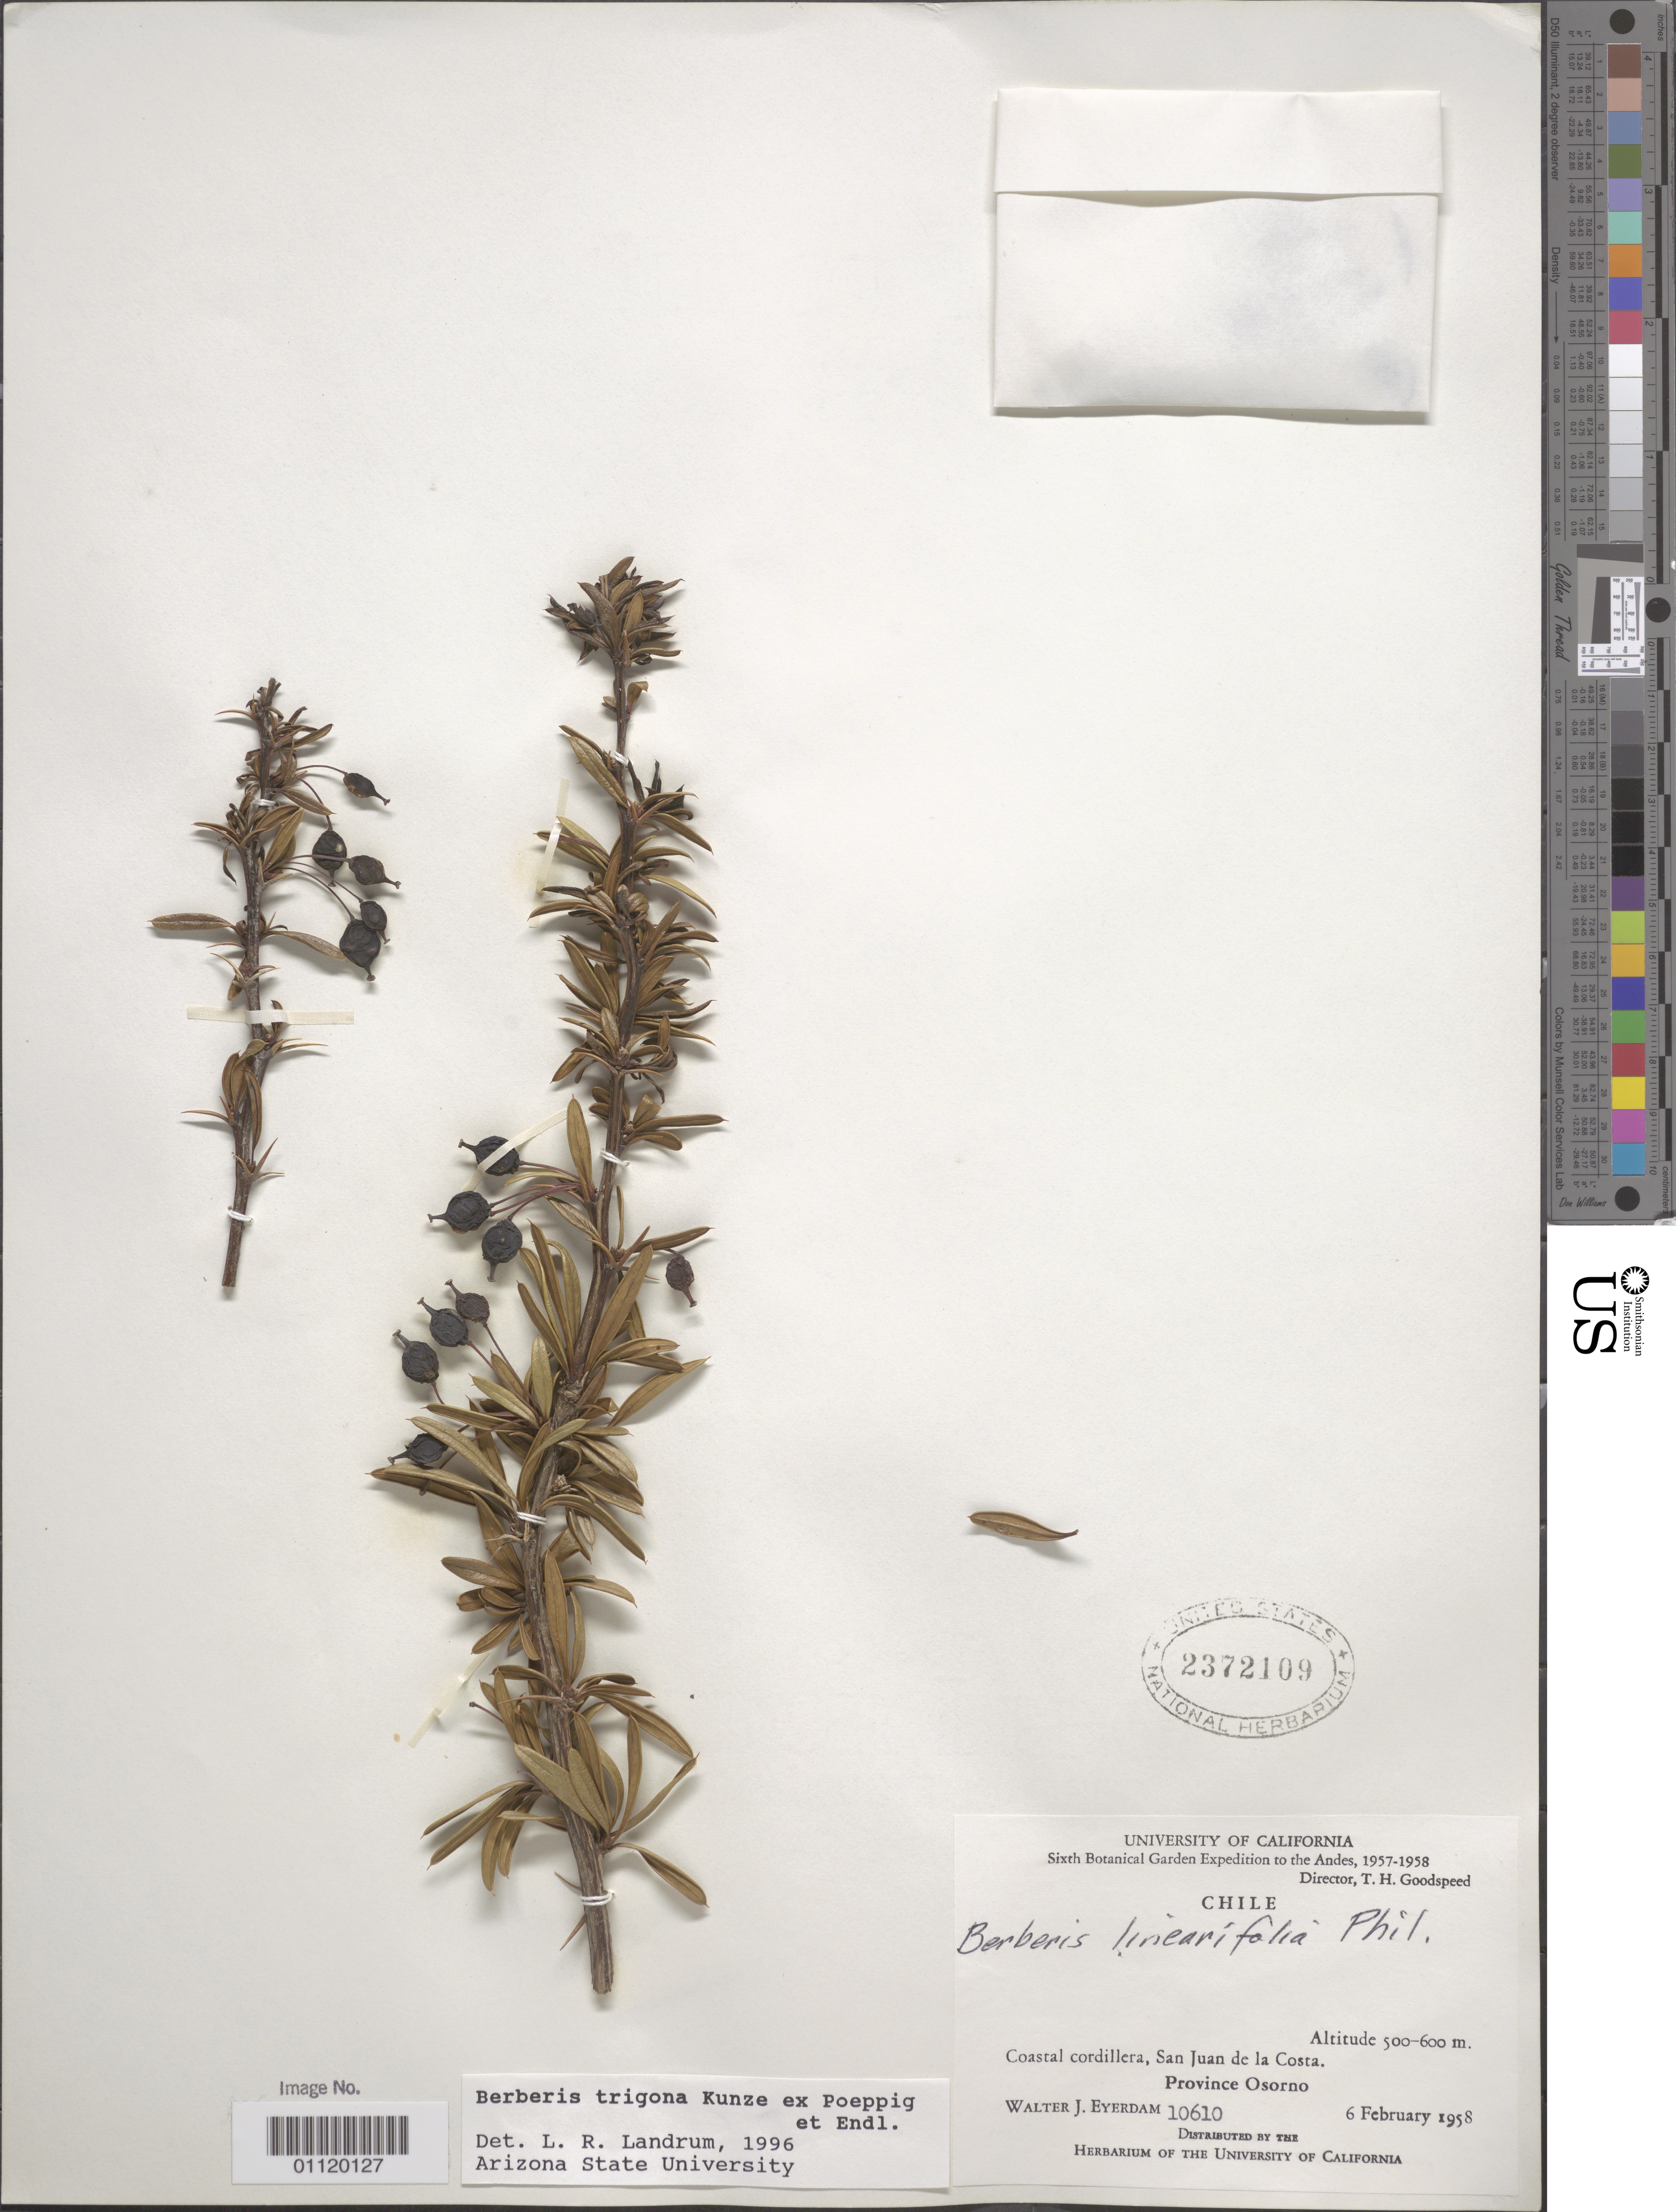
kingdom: Plantae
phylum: Tracheophyta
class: Magnoliopsida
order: Ranunculales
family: Berberidaceae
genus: Berberis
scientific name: Berberis trigona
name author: Kunze ex Poepp. & Endl.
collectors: W. J. Eyerdam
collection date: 1958-02-06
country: Chile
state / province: Los Lagos (X)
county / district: Osorno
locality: Coastal cordillera, San Juan de la Costa.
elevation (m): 500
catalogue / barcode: US 2372109